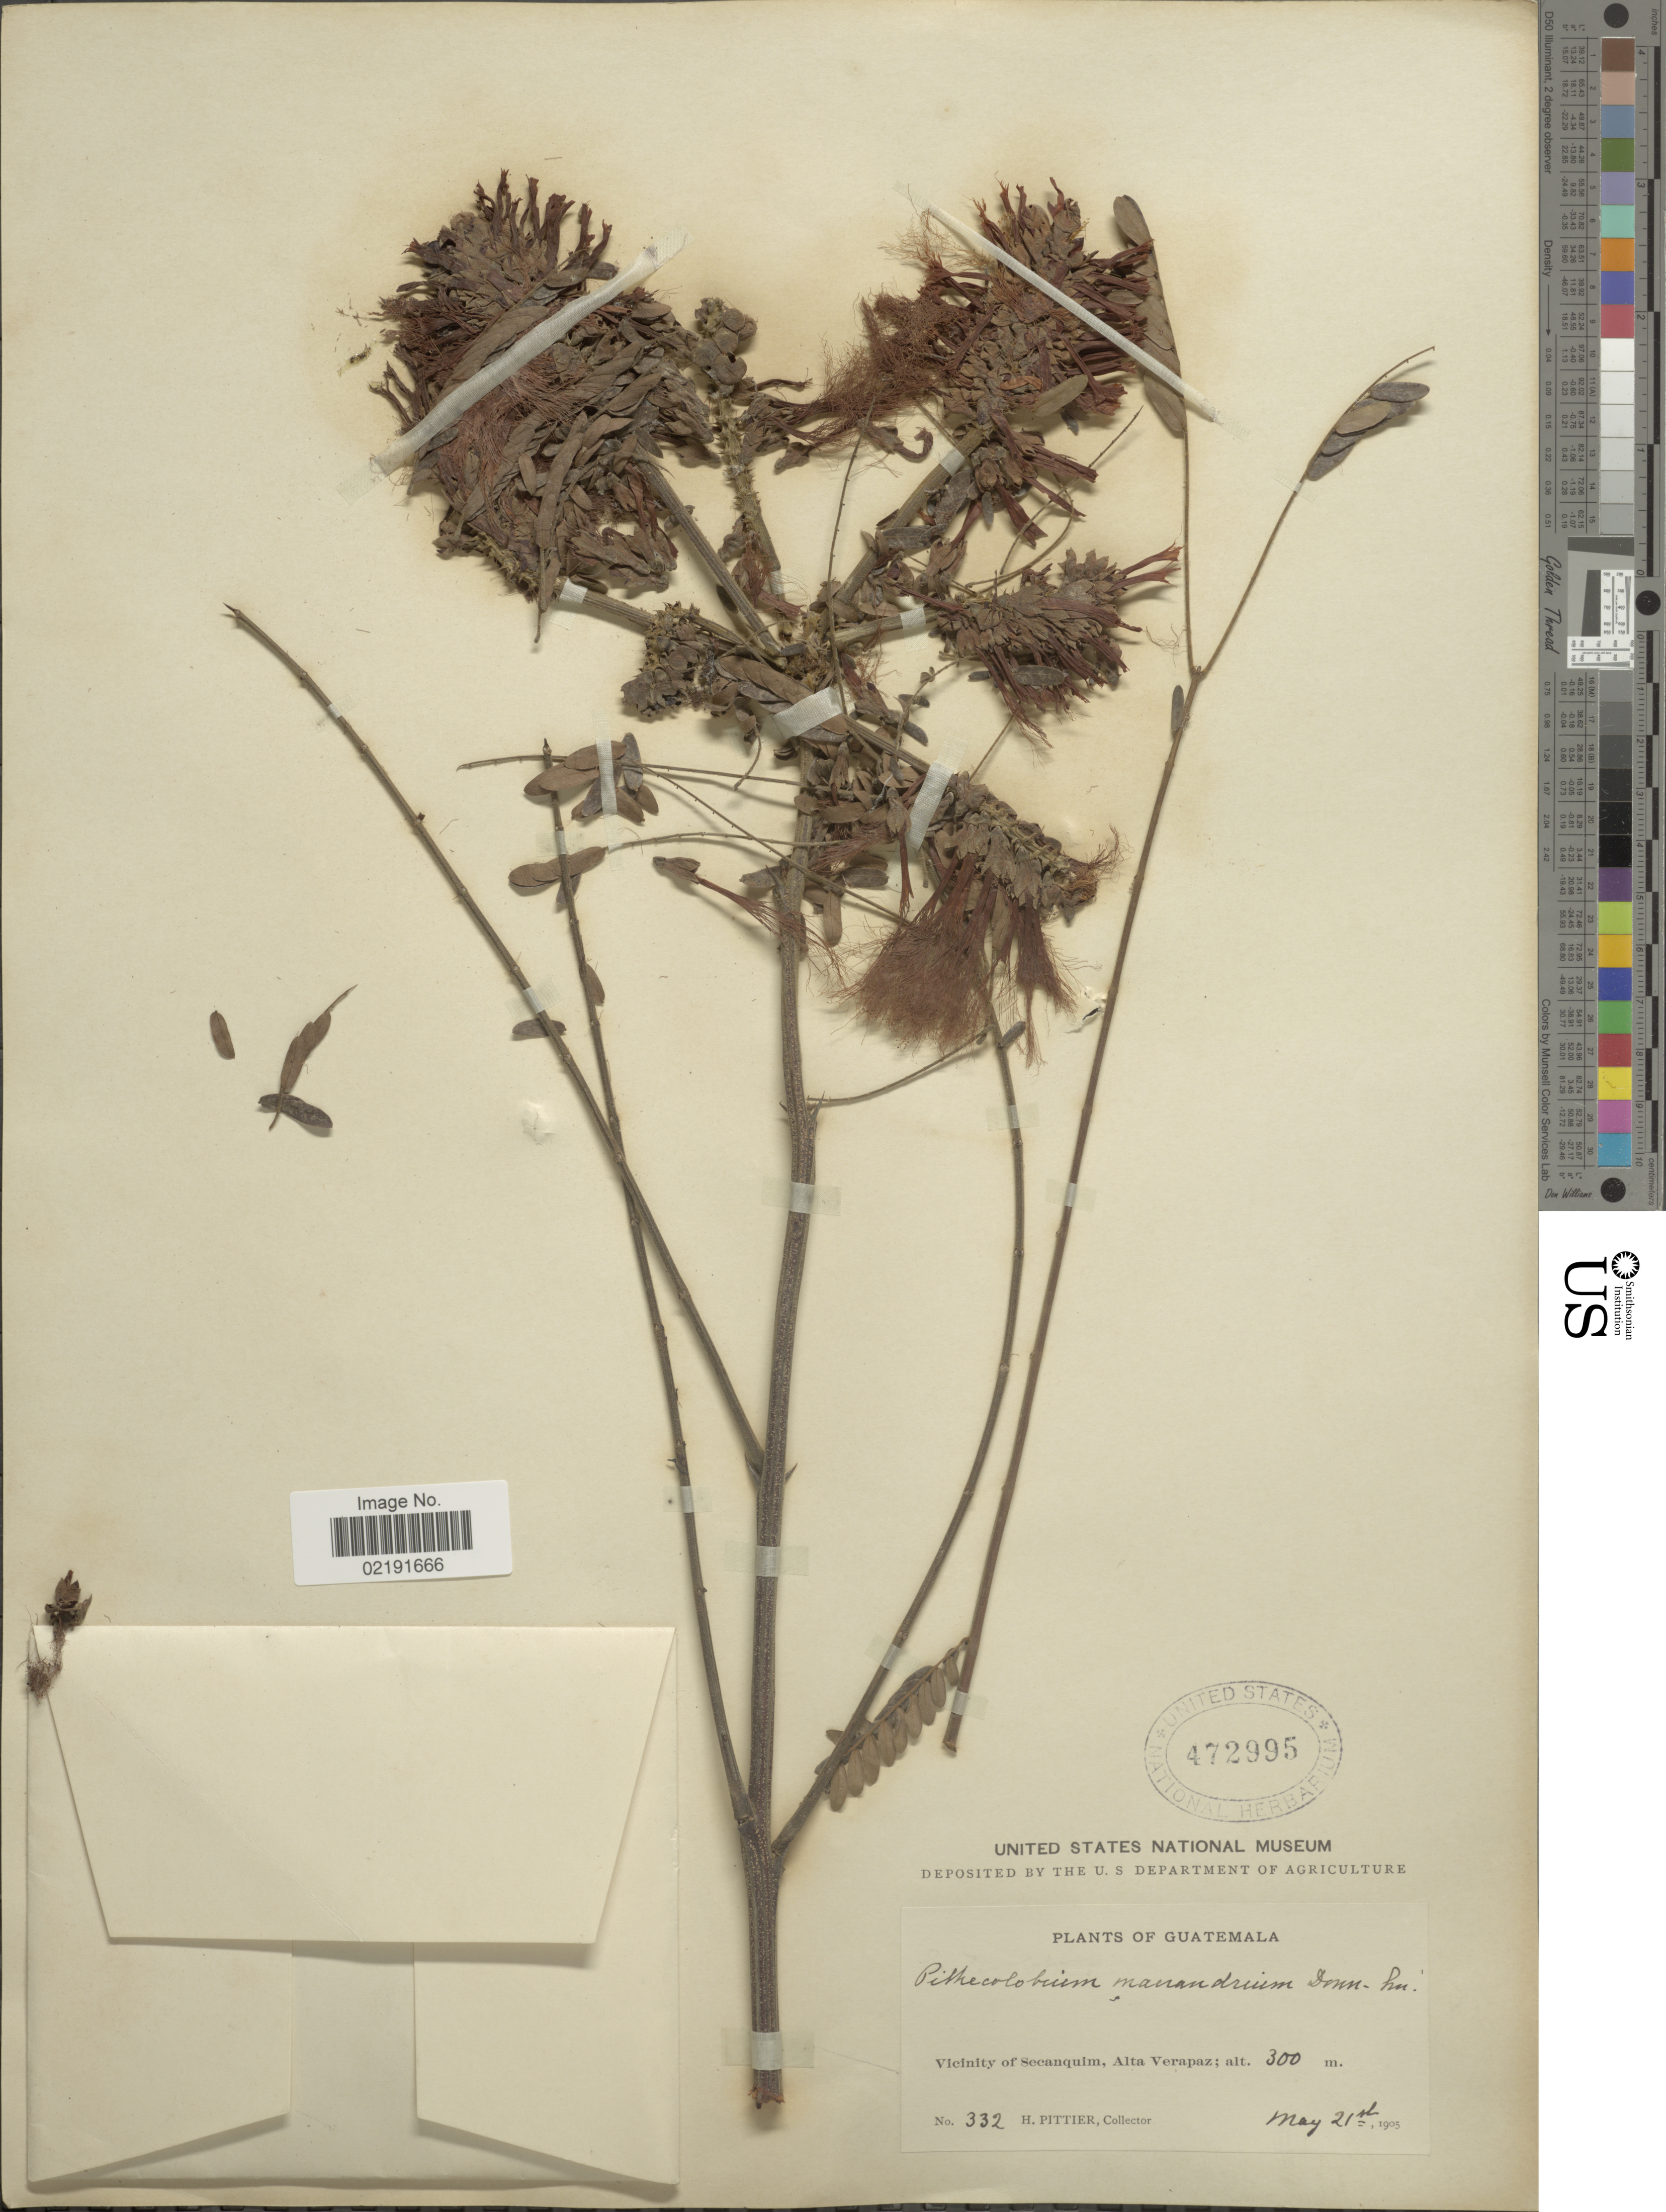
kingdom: Plantae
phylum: Tracheophyta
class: Magnoliopsida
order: Fabales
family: Fabaceae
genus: Pithecellobium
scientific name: Pithecellobium macrandrium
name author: Donn. Sm.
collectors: H. F. Pittier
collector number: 332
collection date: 1905-05-21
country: Guatemala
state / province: Alta Verapaz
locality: Vicinity of Secanquim, Alta Verapaz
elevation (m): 300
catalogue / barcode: US 472995